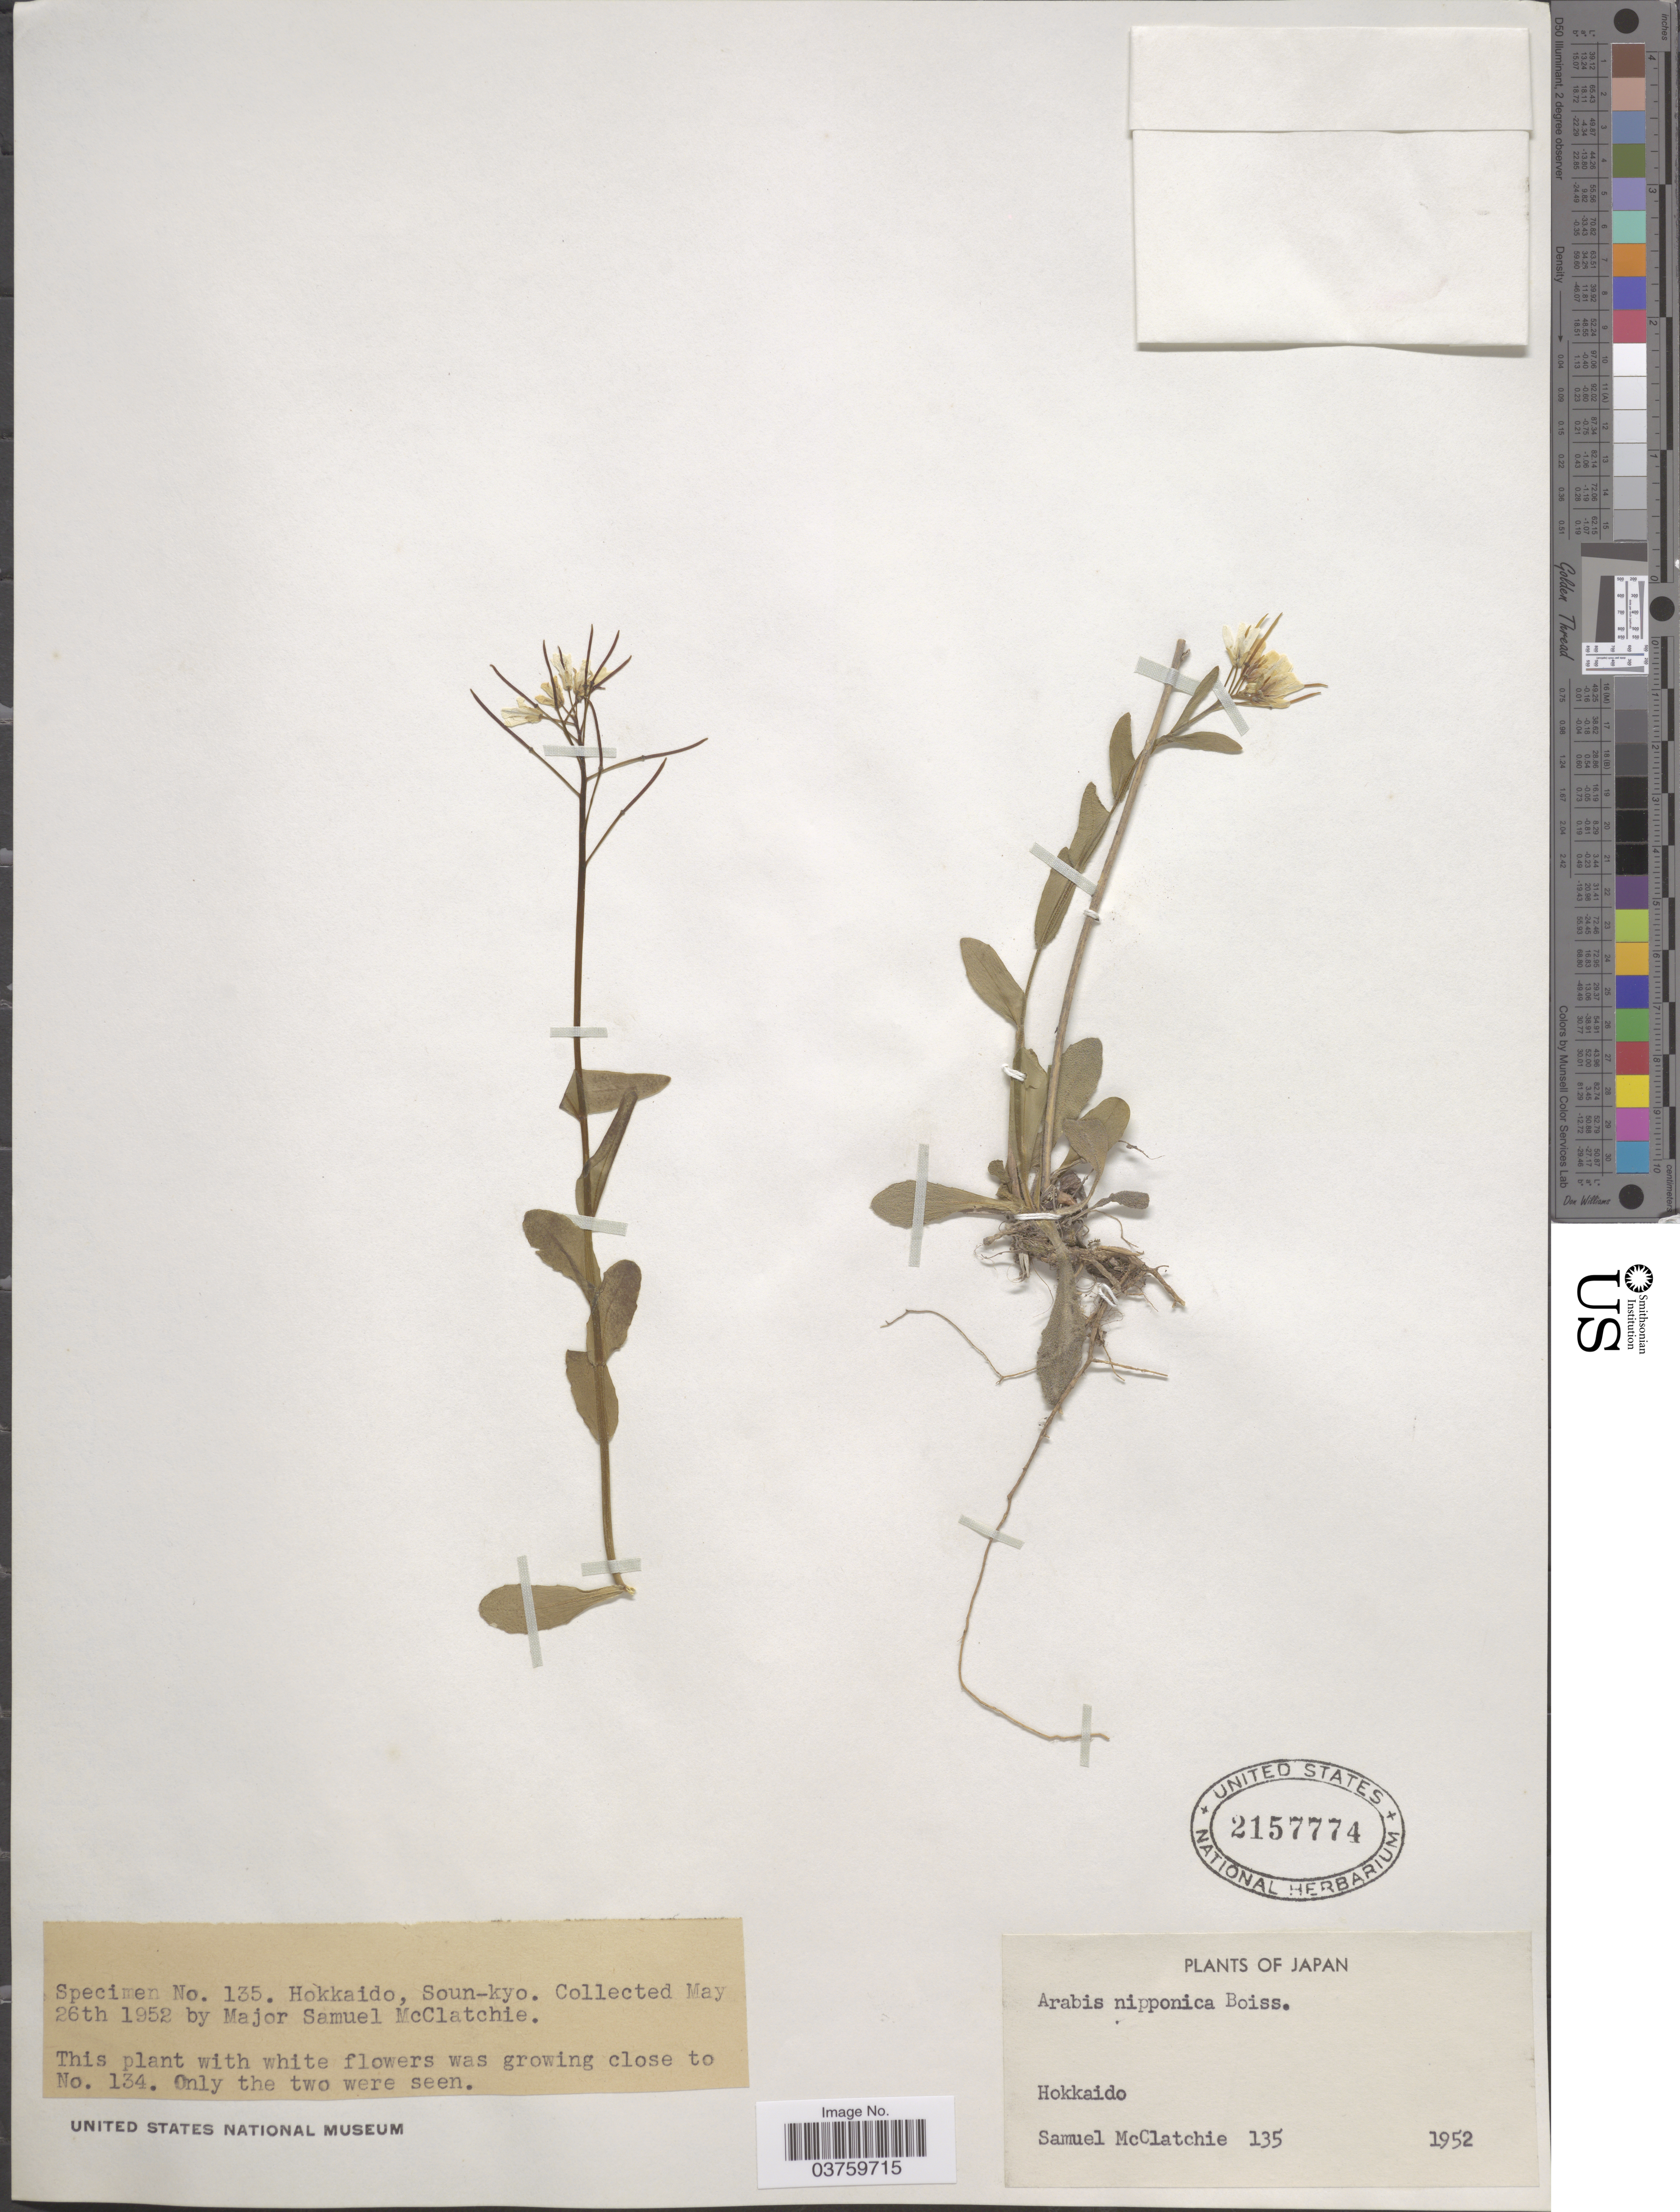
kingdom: Plantae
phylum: Tracheophyta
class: Magnoliopsida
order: Brassicales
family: Brassicaceae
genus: Arabis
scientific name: Arabis nipponica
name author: (Franch. & Sav.) H. Boissieu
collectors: S. McClatchie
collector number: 135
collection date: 1952-05-26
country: Japan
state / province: Hokkaidō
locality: Soun-kyo.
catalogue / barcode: US 2157774